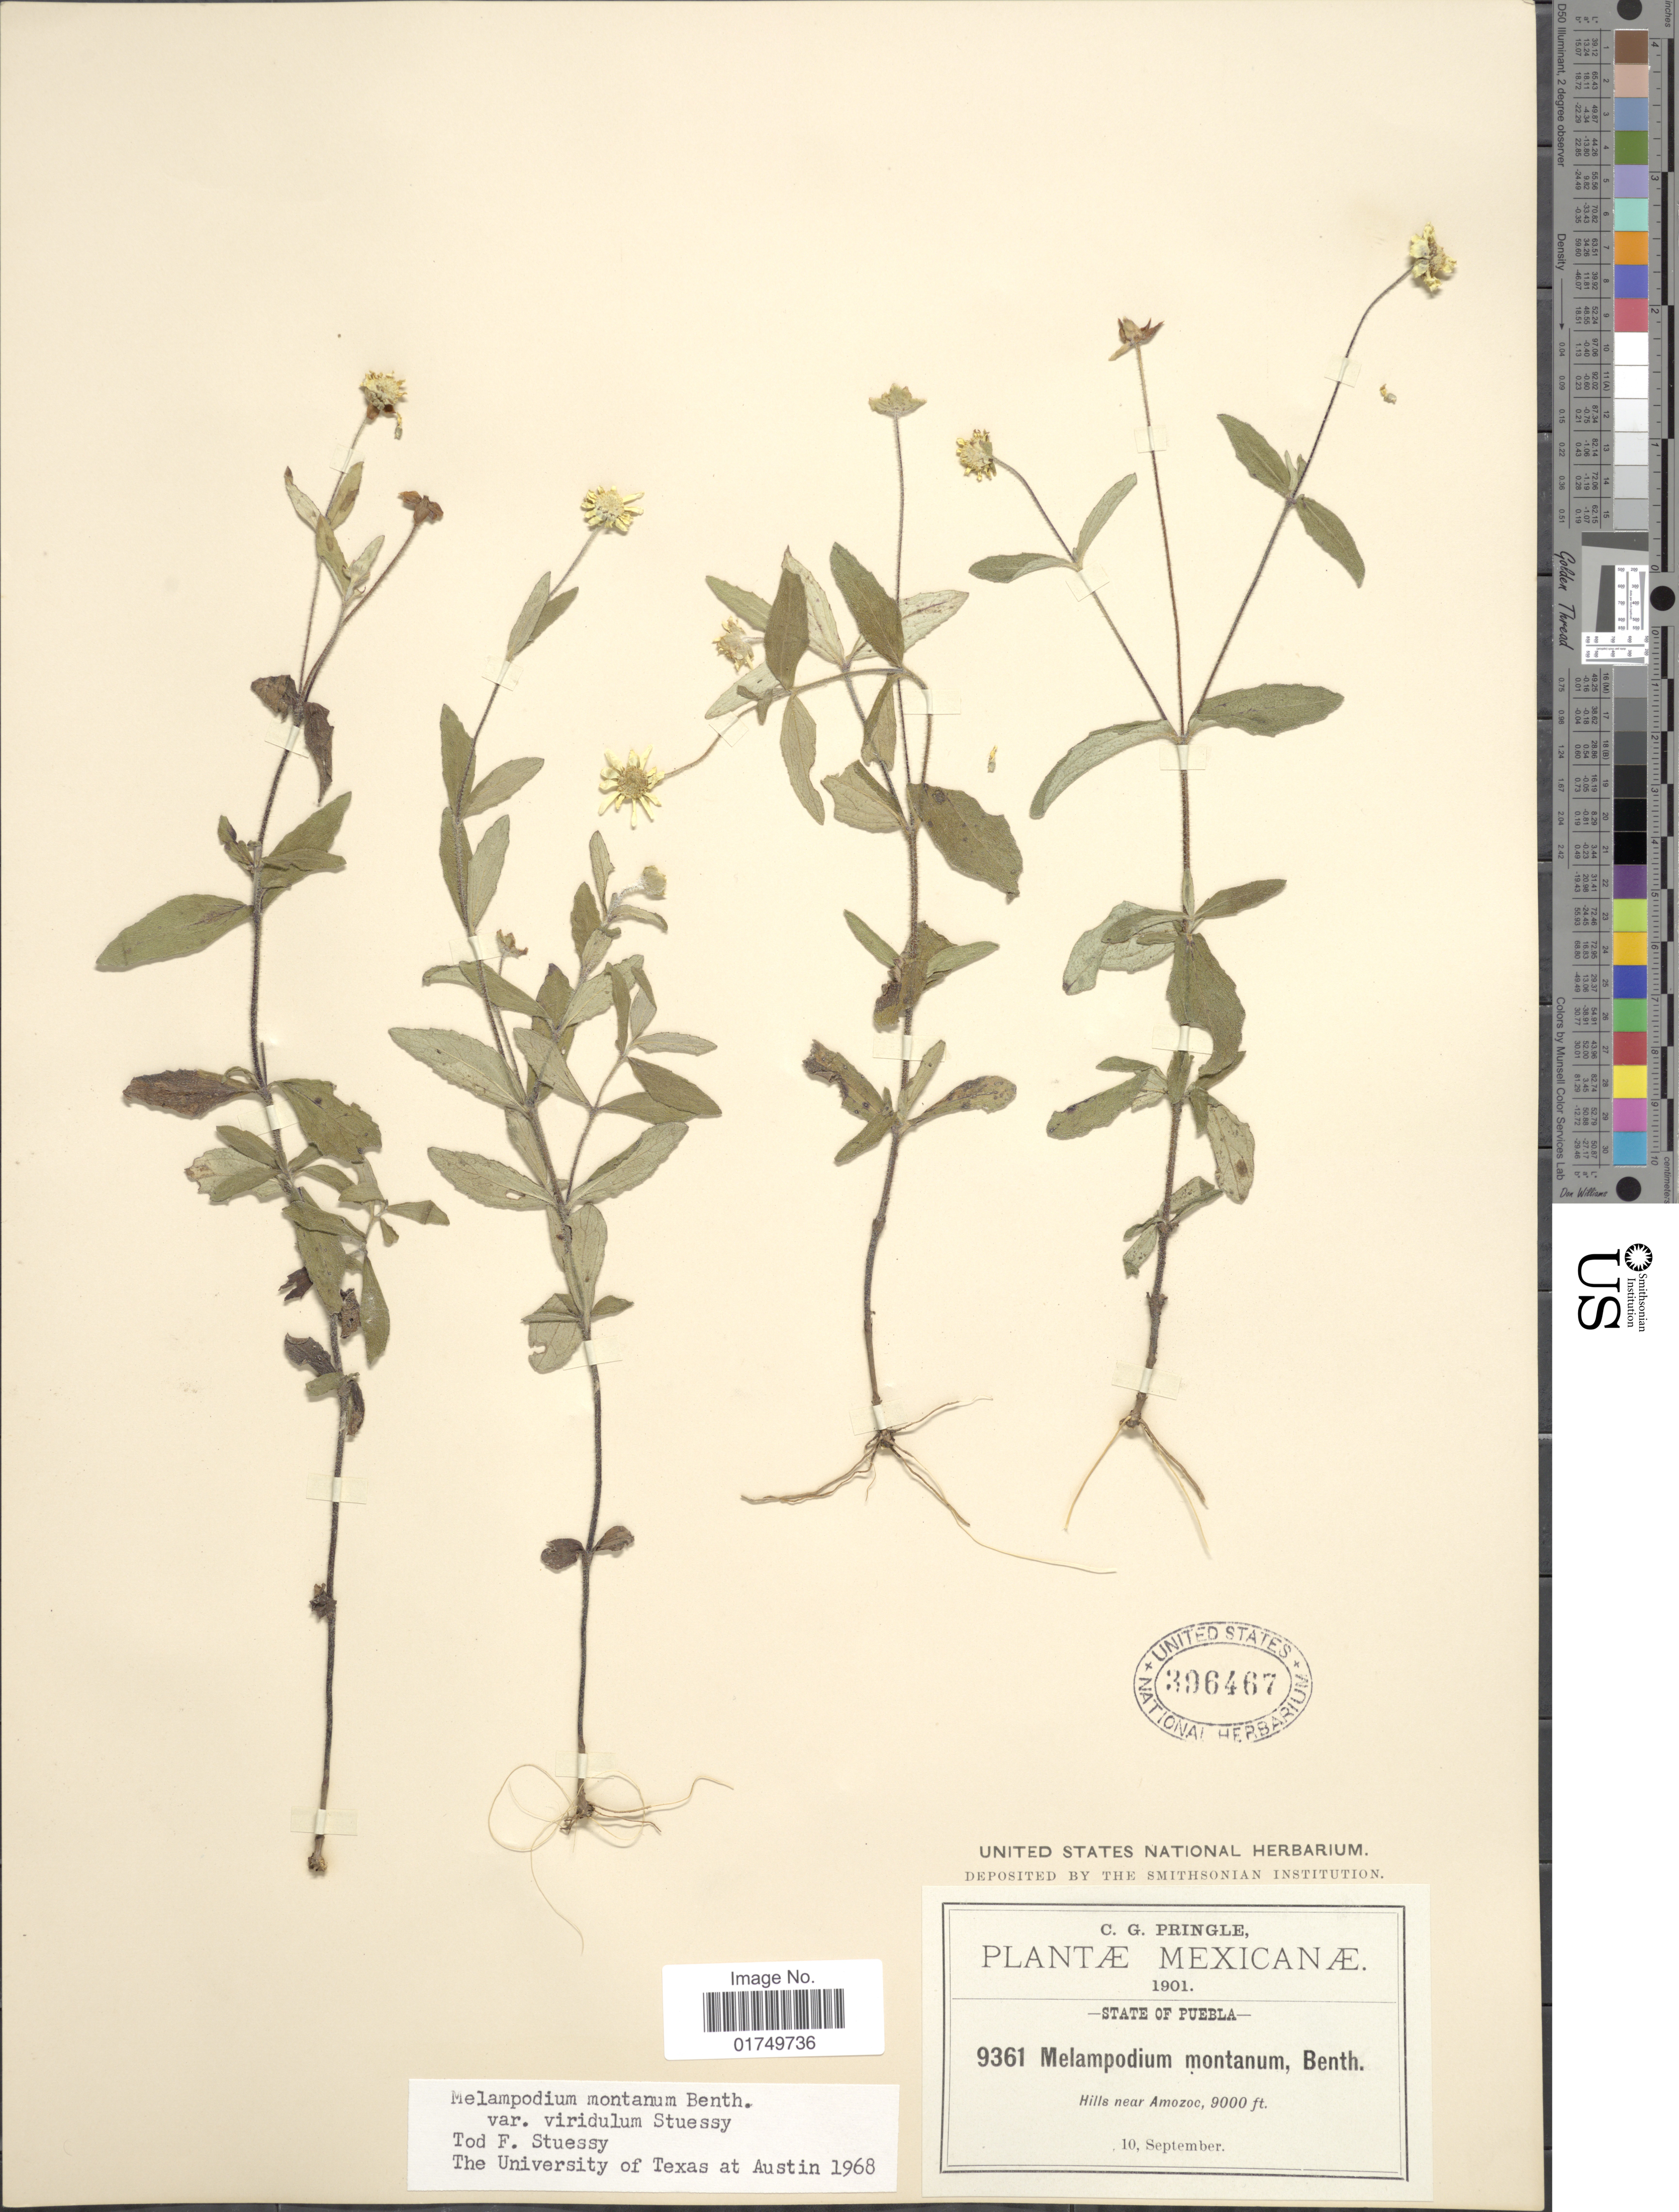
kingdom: Plantae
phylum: Tracheophyta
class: Magnoliopsida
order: Asterales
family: Asteraceae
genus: Melampodium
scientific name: Melampodium montanum var. viridulum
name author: Stuessy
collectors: C. G. Pringle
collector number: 9361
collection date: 1901-09-10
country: Mexico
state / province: Puebla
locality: Hills near Amozoc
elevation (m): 2743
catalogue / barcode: US 396467